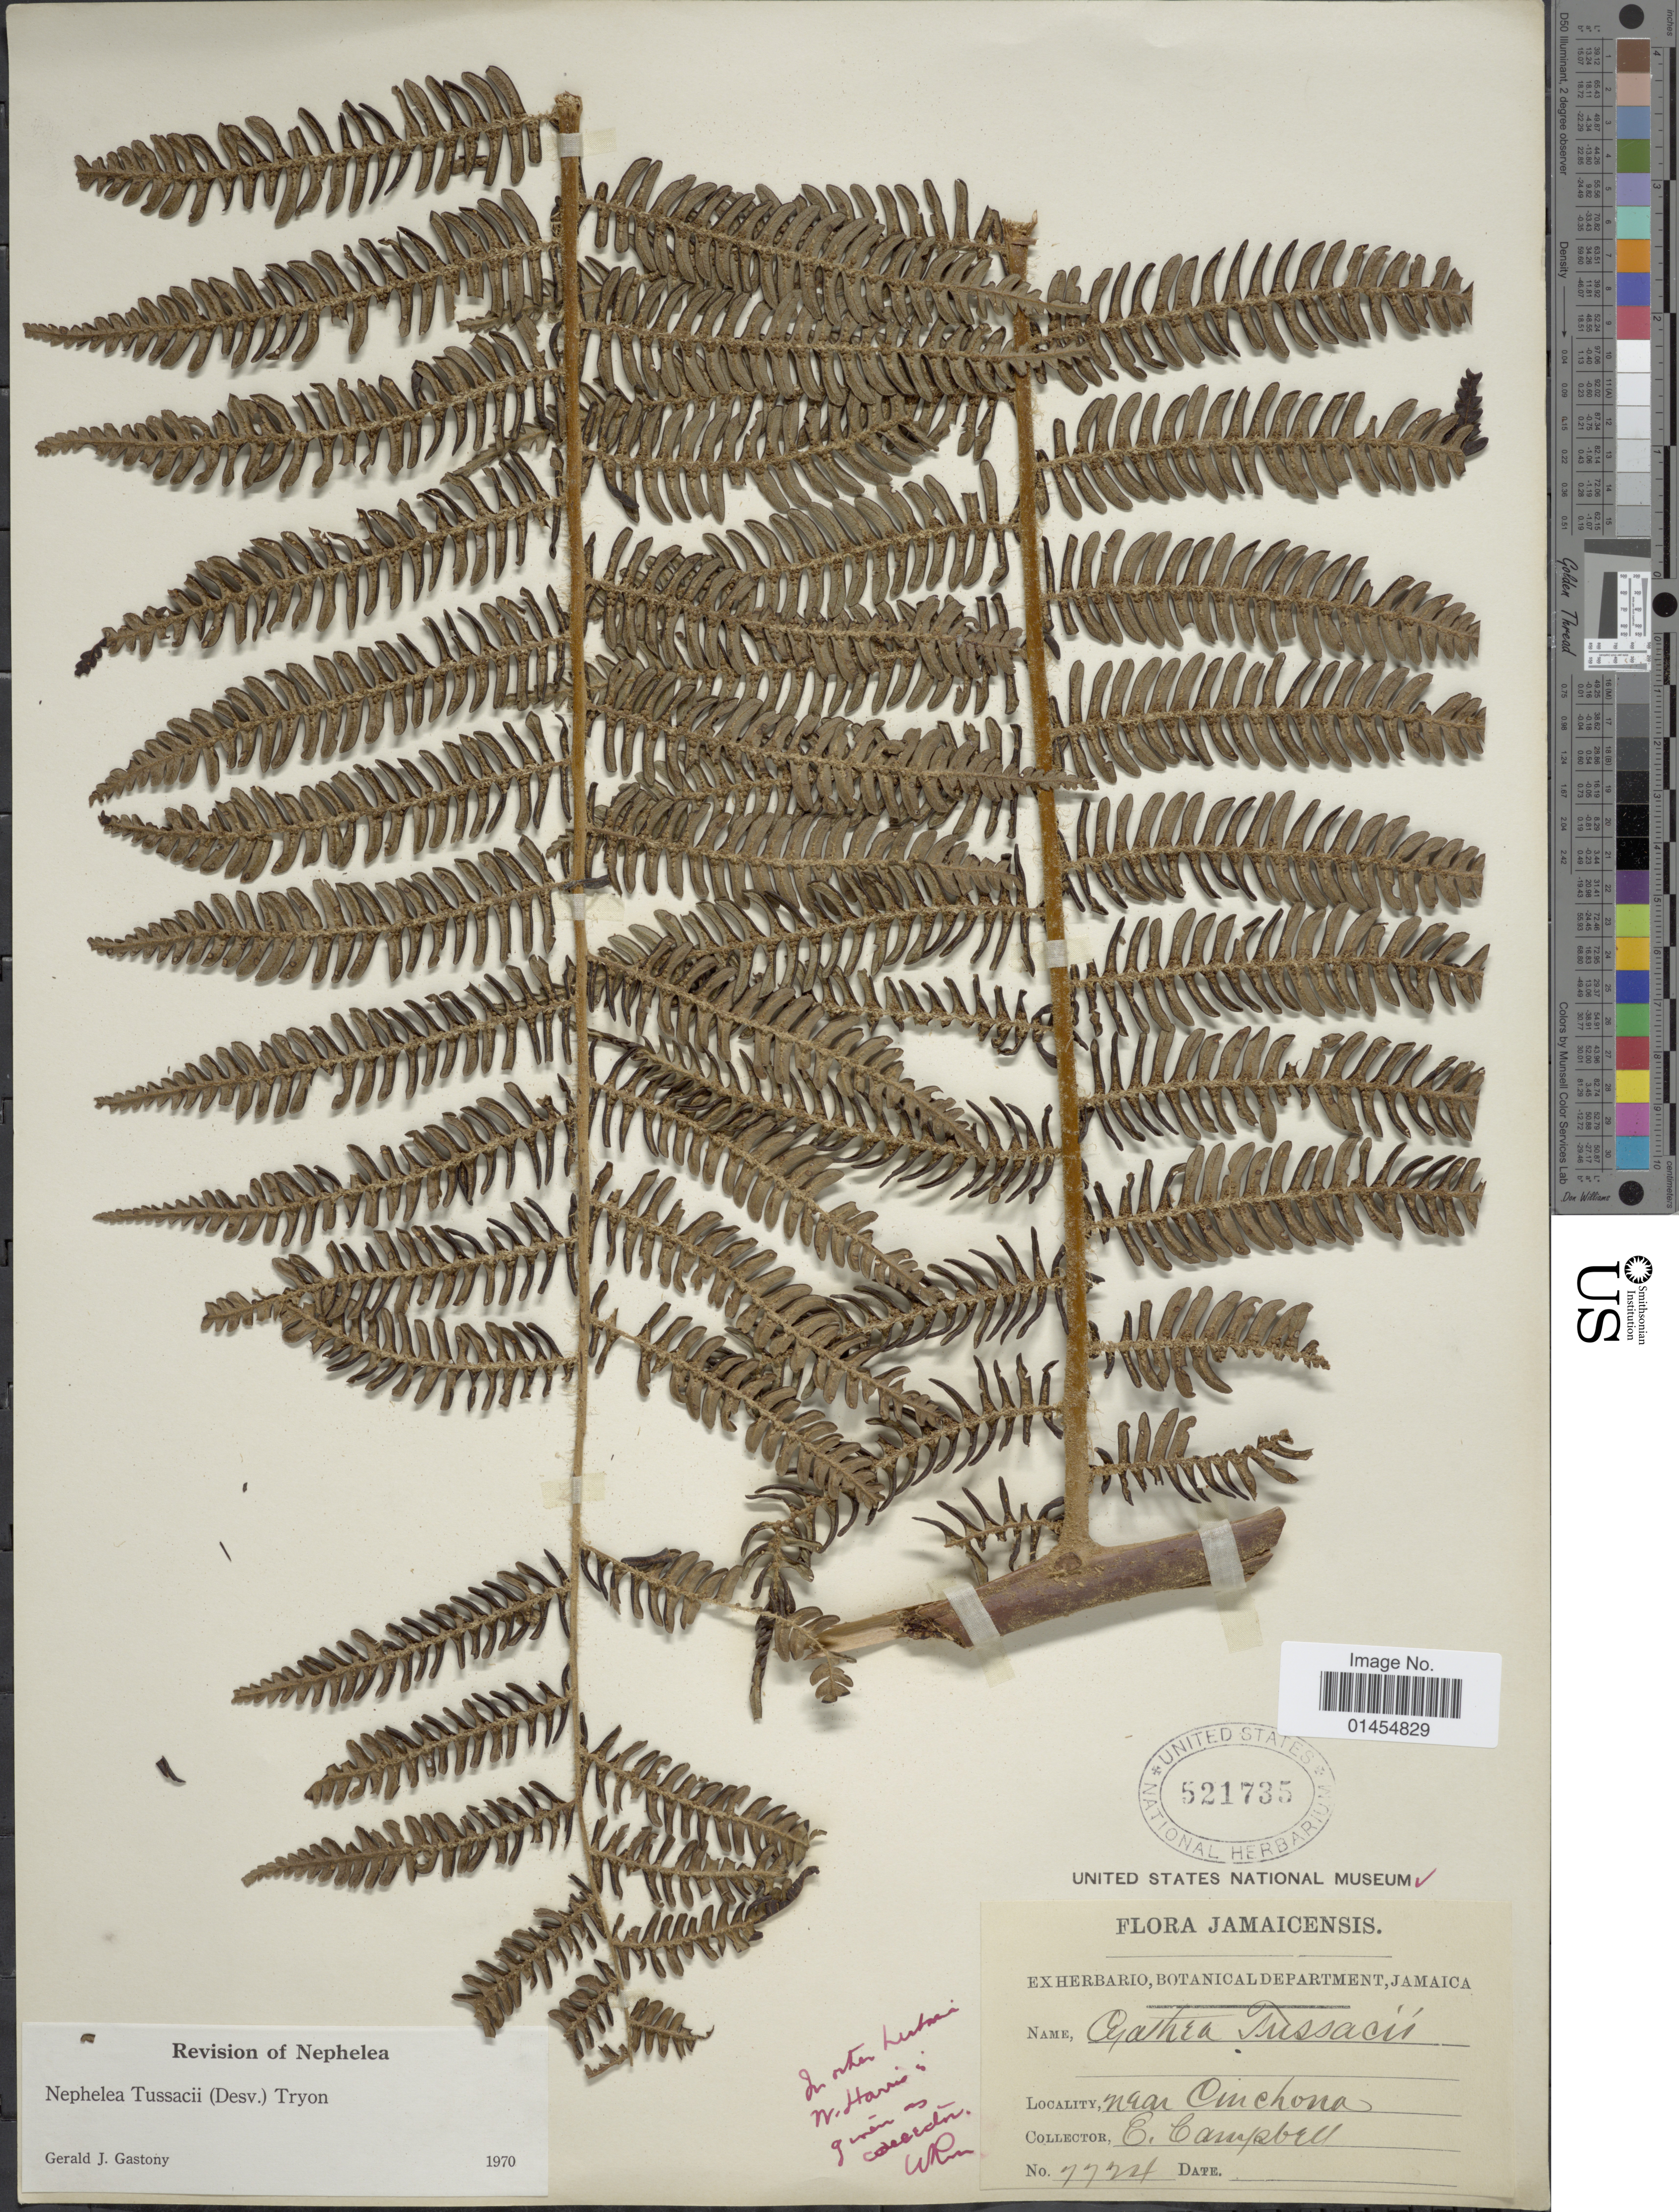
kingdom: Plantae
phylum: Tracheophyta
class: Polypodiopsida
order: Cyatheales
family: Cyatheaceae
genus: Alsophila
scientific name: Alsophila tussacii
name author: (Desv.) D.S. Conant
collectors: E. Campbell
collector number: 7724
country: Jamaica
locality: Near Cinchona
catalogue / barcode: US 521735